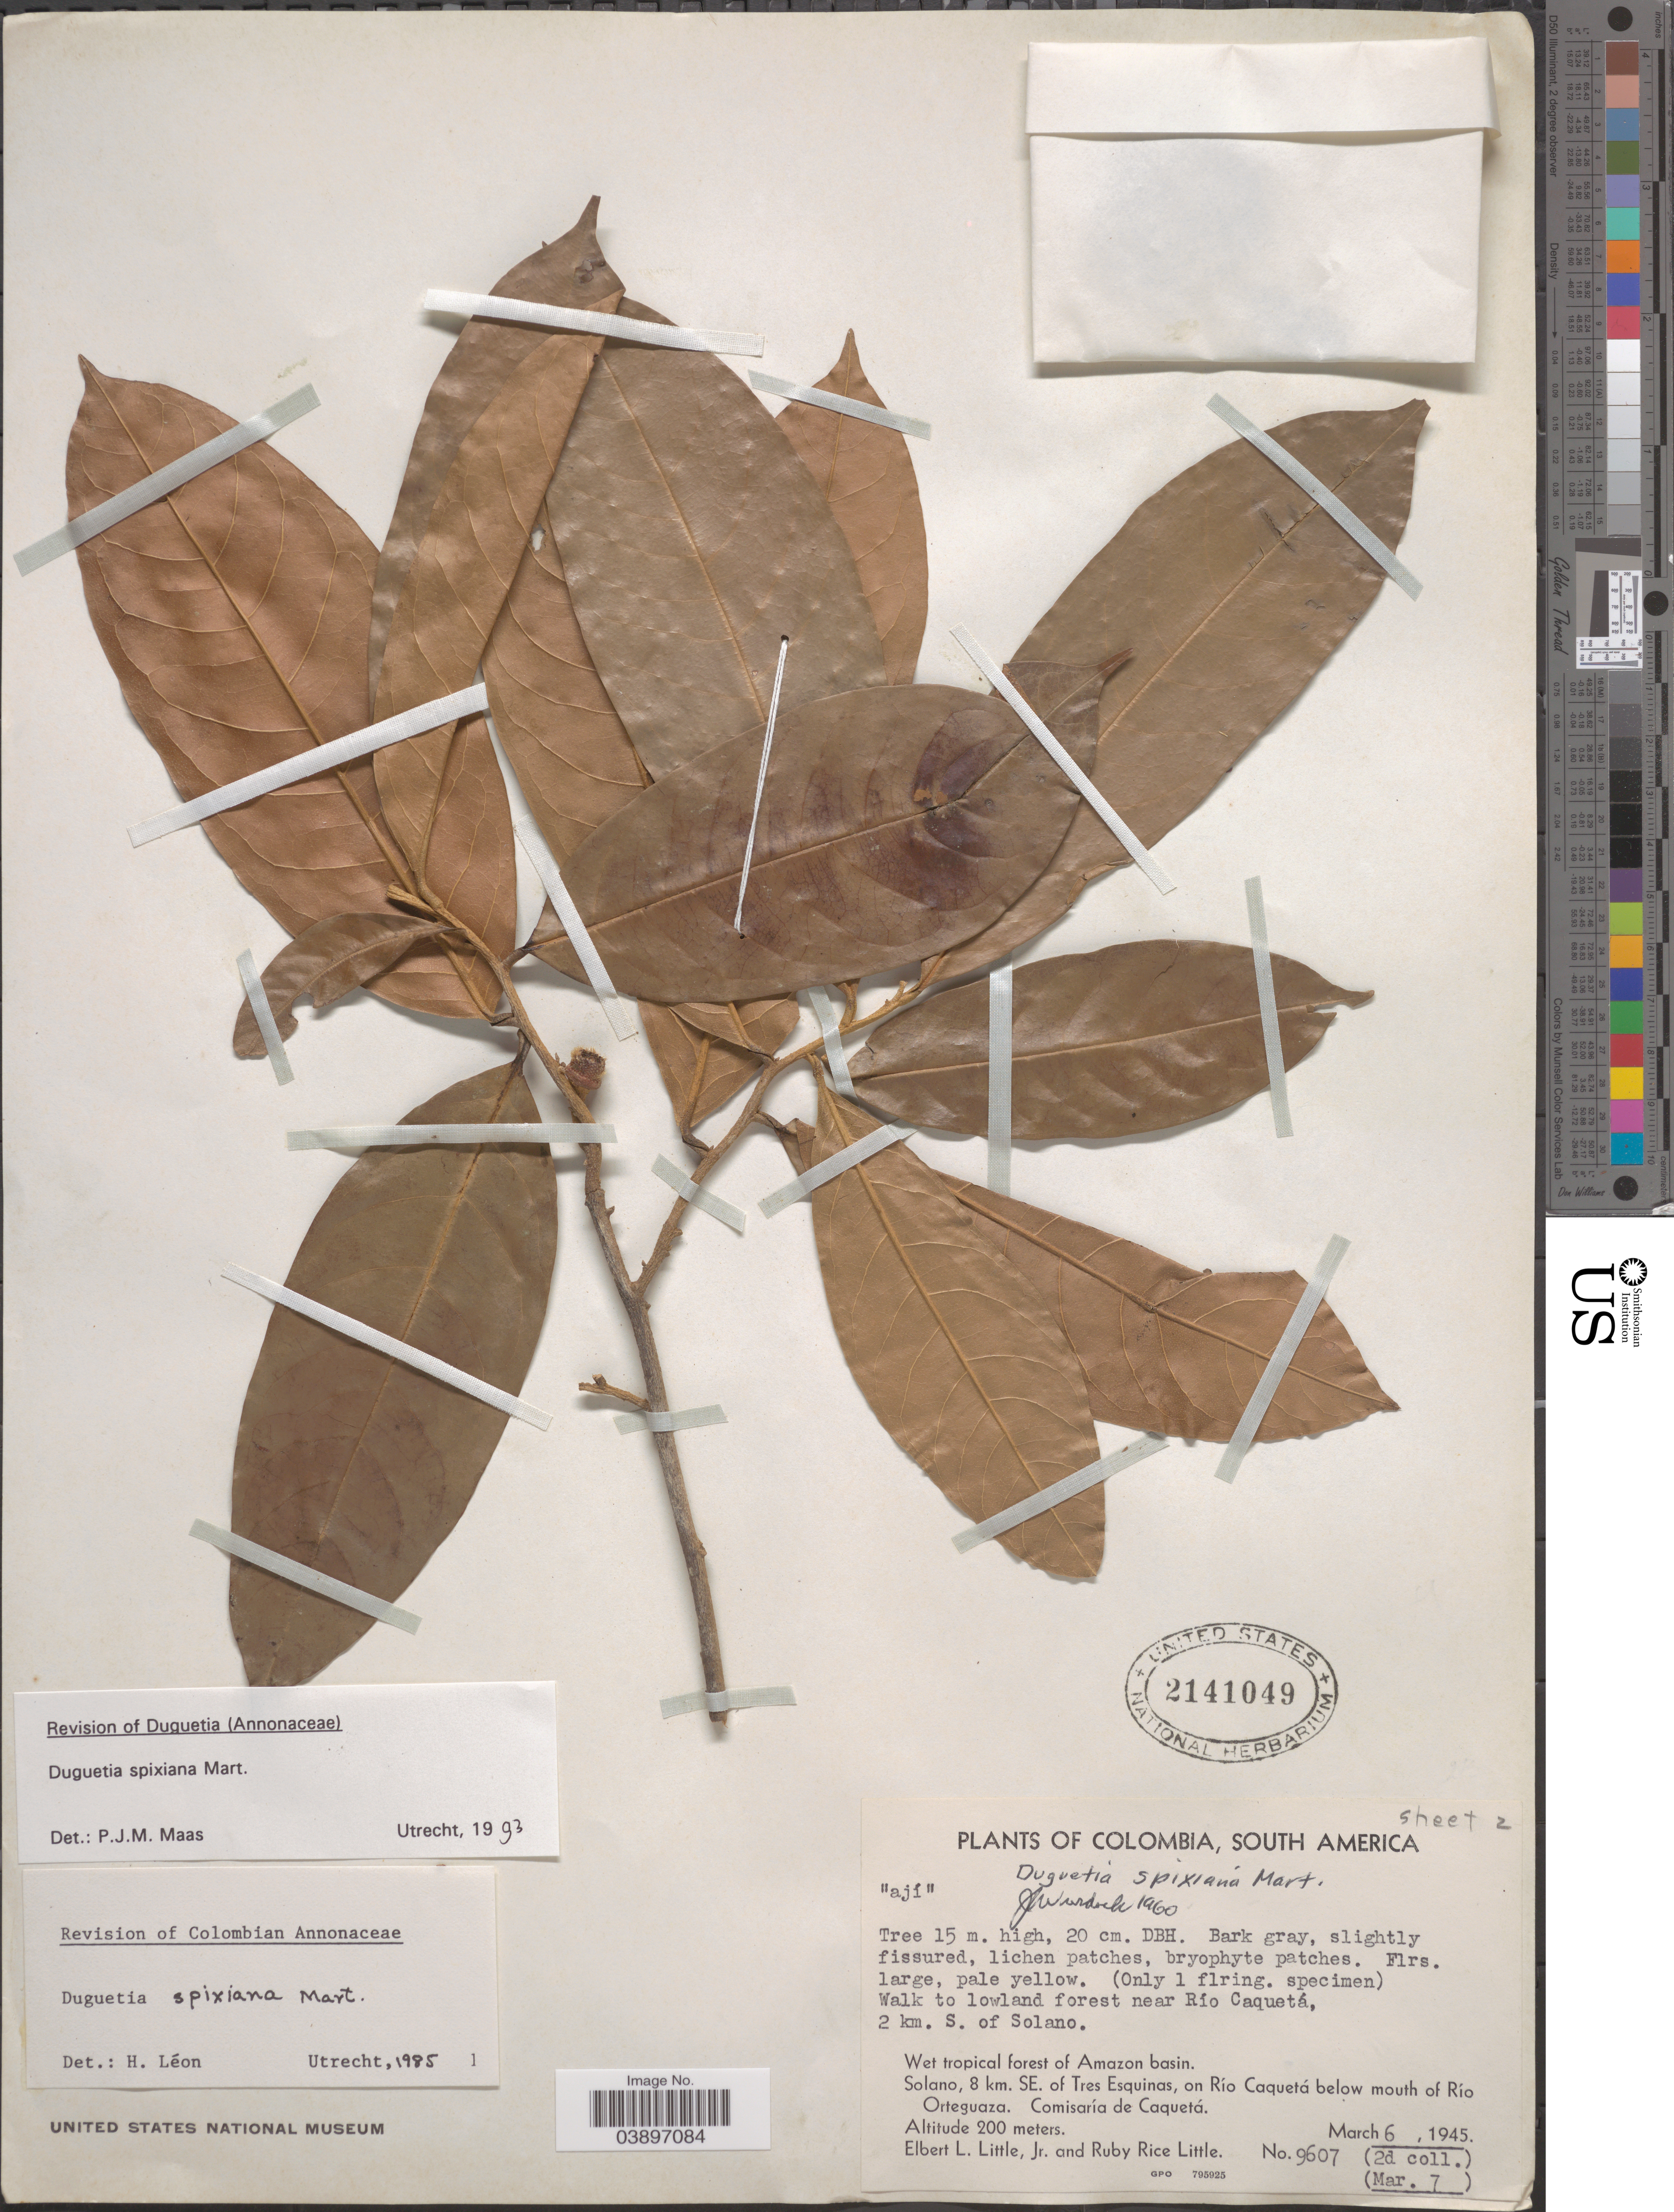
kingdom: Plantae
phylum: Tracheophyta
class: Magnoliopsida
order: Magnoliales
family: Annonaceae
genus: Duguetia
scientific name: Duguetia spixiana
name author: Mart.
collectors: E. L. Little & R. R. Little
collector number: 9607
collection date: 1945-03-06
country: Colombia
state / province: Caquetá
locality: Walk to lowland forest near Río Caquetá, 2 km. S. of Solano. Wet tropical forest of Amazon basin. Solano, 8 km. SE. of Tres Esquinas, on Río Caquetá below mouth of Río Orteguaza. Comisaría de Caquetá.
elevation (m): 200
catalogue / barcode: US 2141049